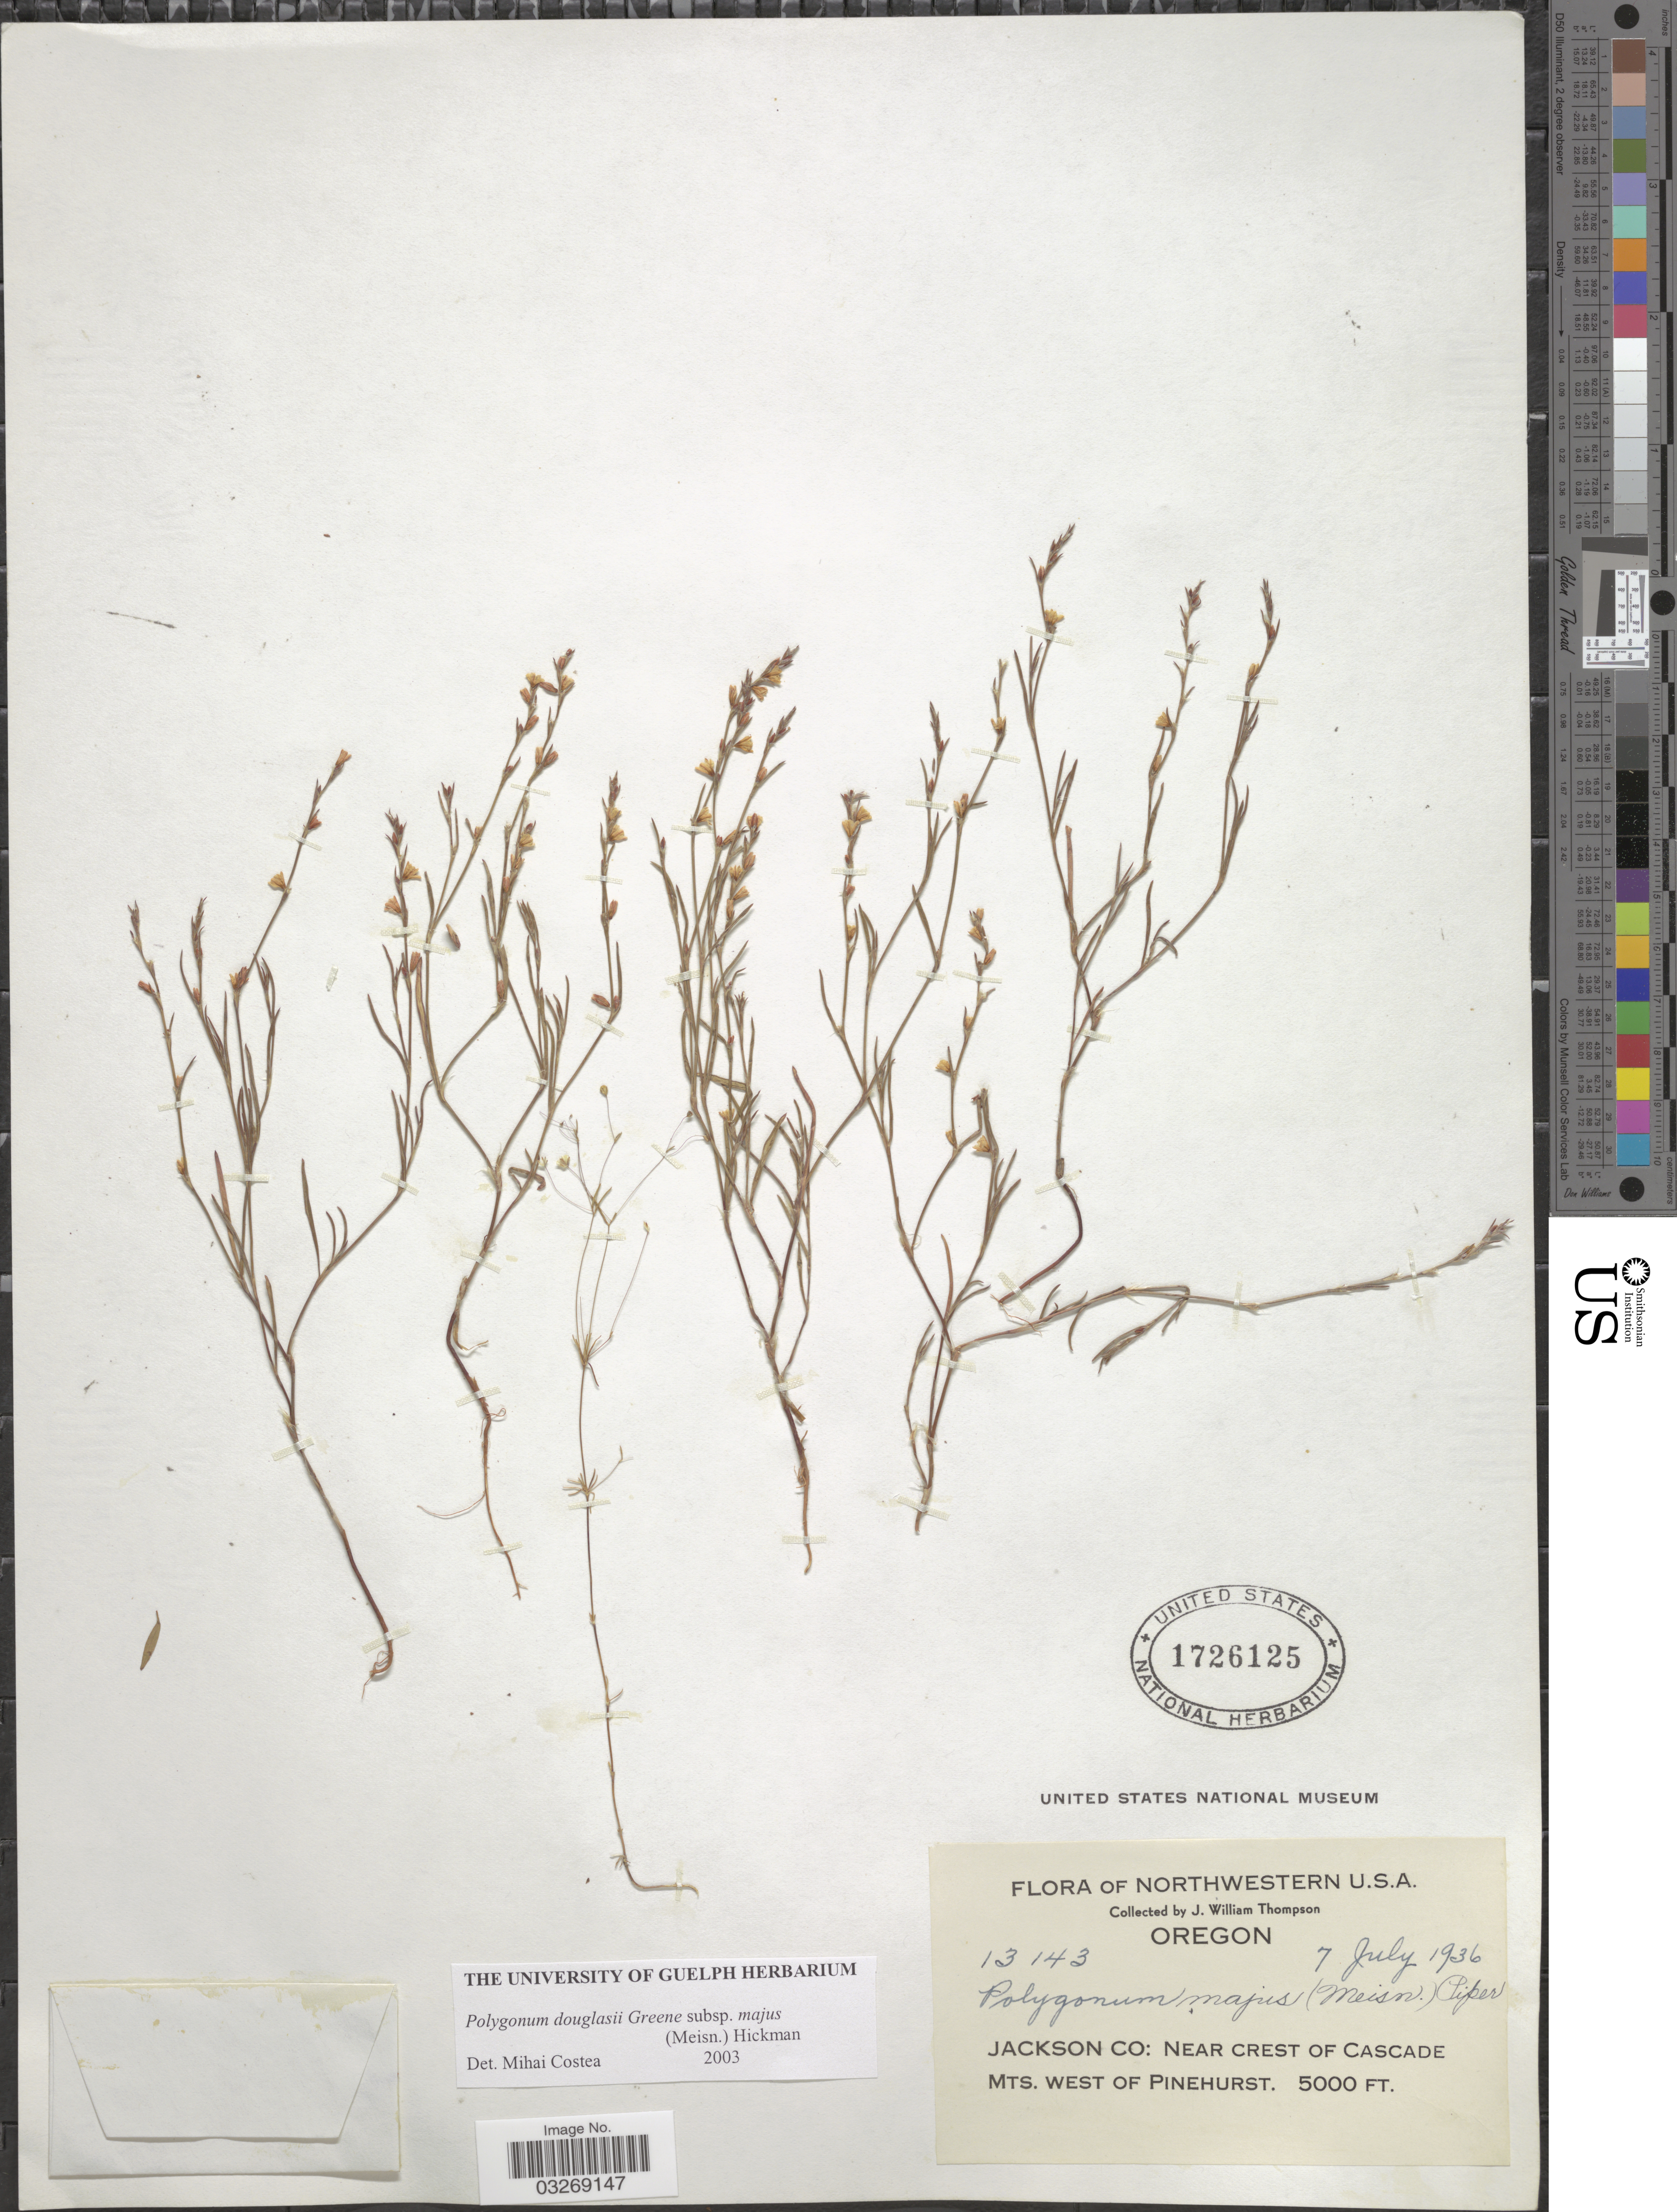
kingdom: Plantae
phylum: Tracheophyta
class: Magnoliopsida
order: Caryophyllales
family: Polygonaceae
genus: Polygonum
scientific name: Polygonum douglasii subsp. majus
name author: (Meisn.) Hickman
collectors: J. W. Thompson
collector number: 13143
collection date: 1936-07-07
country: United States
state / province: Oregon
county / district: Jackson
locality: Northwestern U.S.A. Jackson Co.: Near Crest of Cascade Mts. west of Pinehurst.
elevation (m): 1524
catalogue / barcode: US 1726125